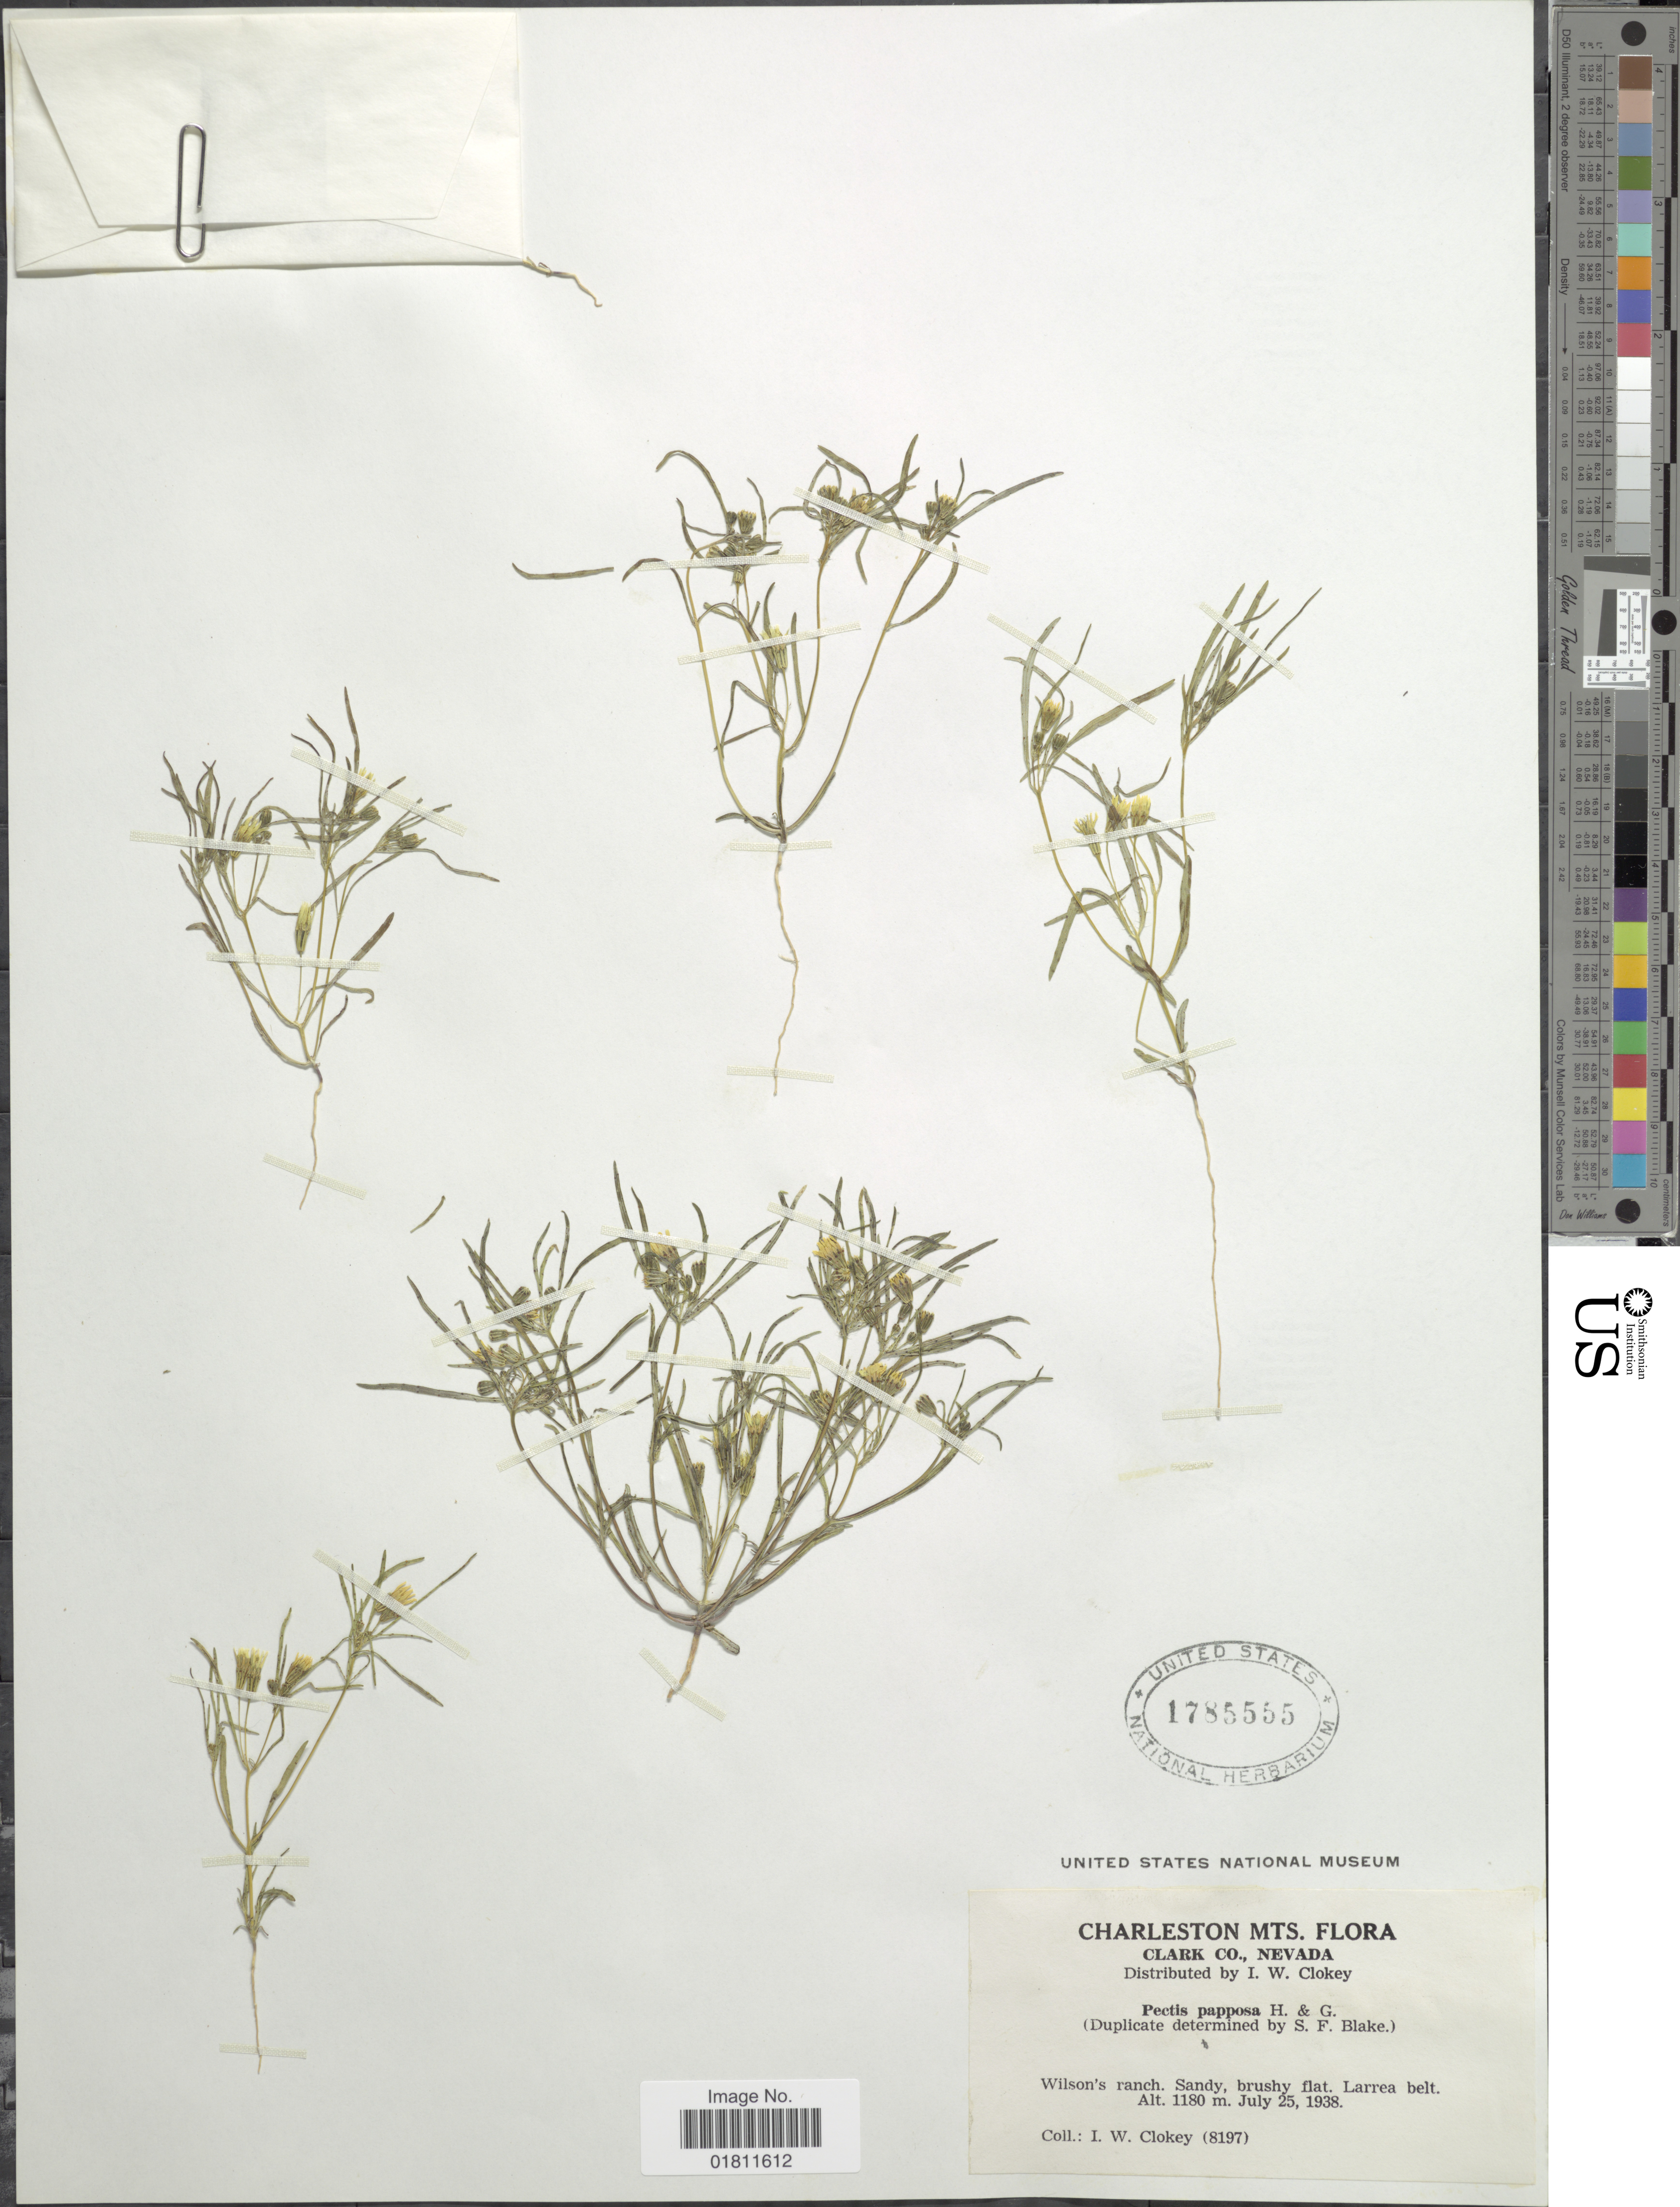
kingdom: Plantae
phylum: Tracheophyta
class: Magnoliopsida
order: Asterales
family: Asteraceae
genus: Pectis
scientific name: Pectis papposa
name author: Harv. & A. Gray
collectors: I. W. Clokey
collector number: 8197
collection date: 1938-07-25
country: United States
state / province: Nevada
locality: Wilson's ranch, Sandy, brushy flat, Larrea belt.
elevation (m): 1180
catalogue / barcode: US 1785555